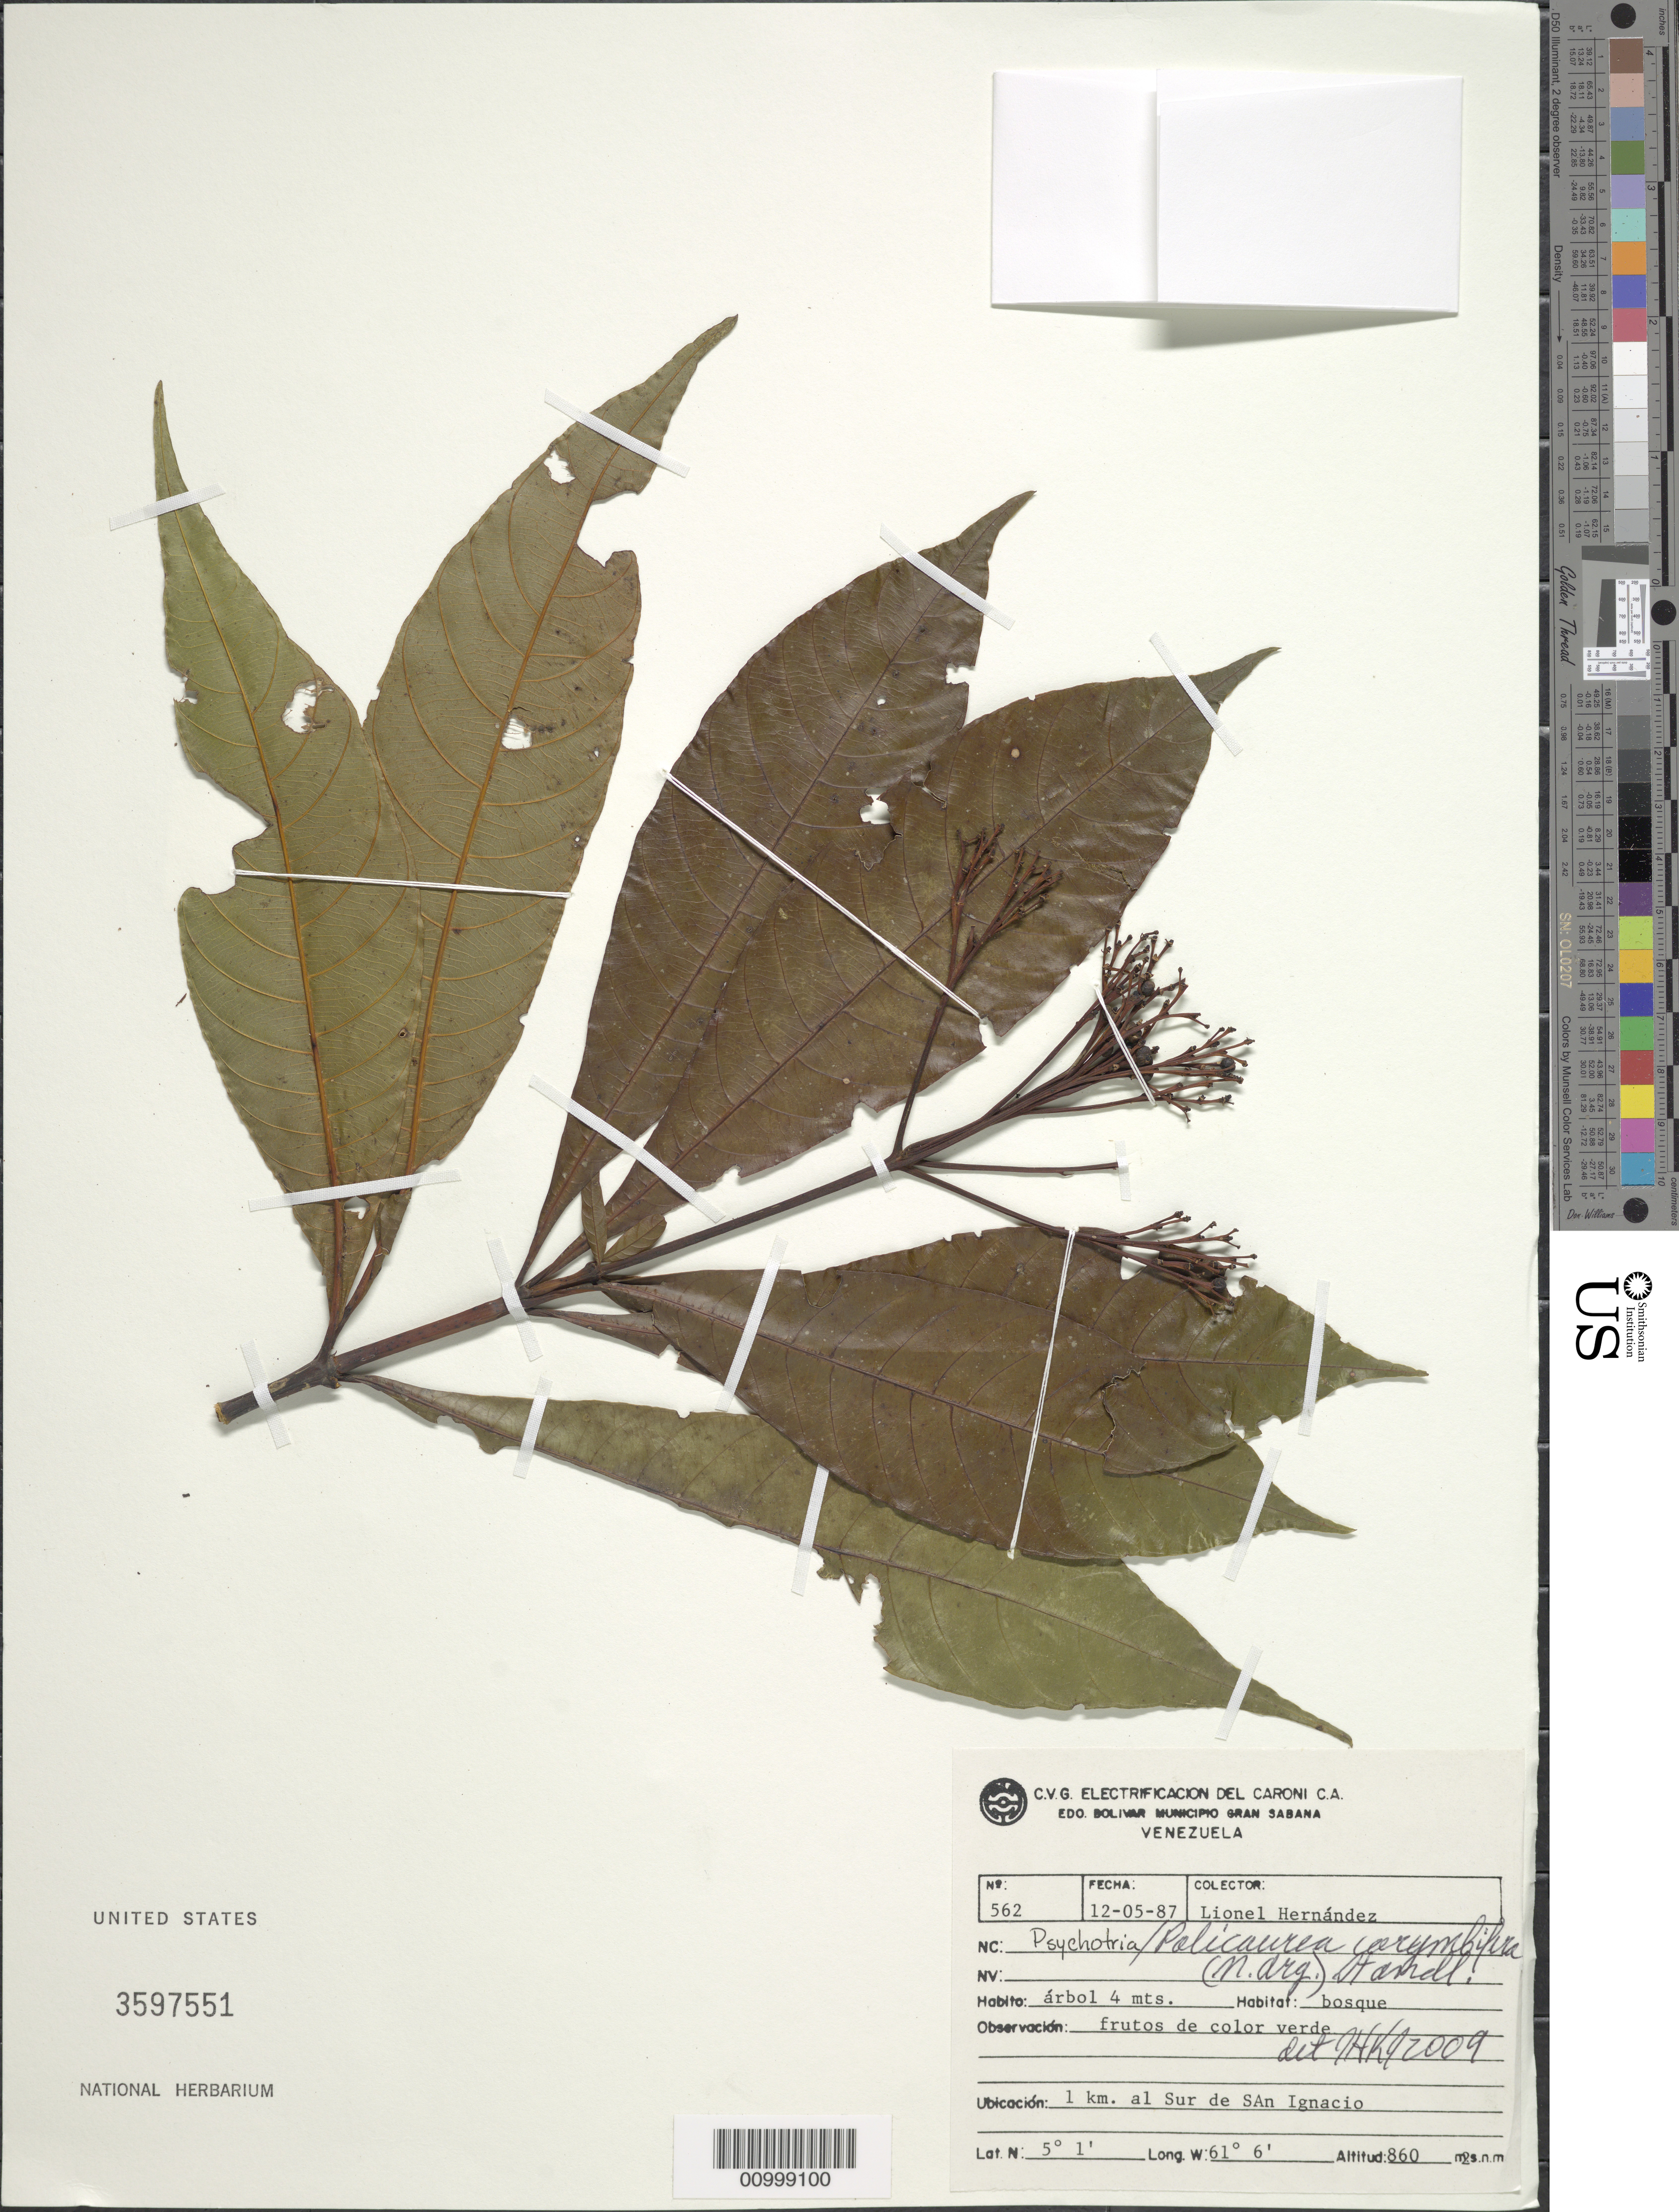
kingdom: Plantae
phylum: Tracheophyta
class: Magnoliopsida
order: Gentianales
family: Rubiaceae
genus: Palicourea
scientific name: Palicourea corymbifera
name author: (Müll. Arg.) Standl.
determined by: Kirkbride, J. H.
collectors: L. Hernández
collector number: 562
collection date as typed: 12-May-87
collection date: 1987-05-12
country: Venezuela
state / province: Bolívar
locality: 1 km. al Sur de San Ignacio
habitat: Bosque.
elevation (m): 860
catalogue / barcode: US 3597551